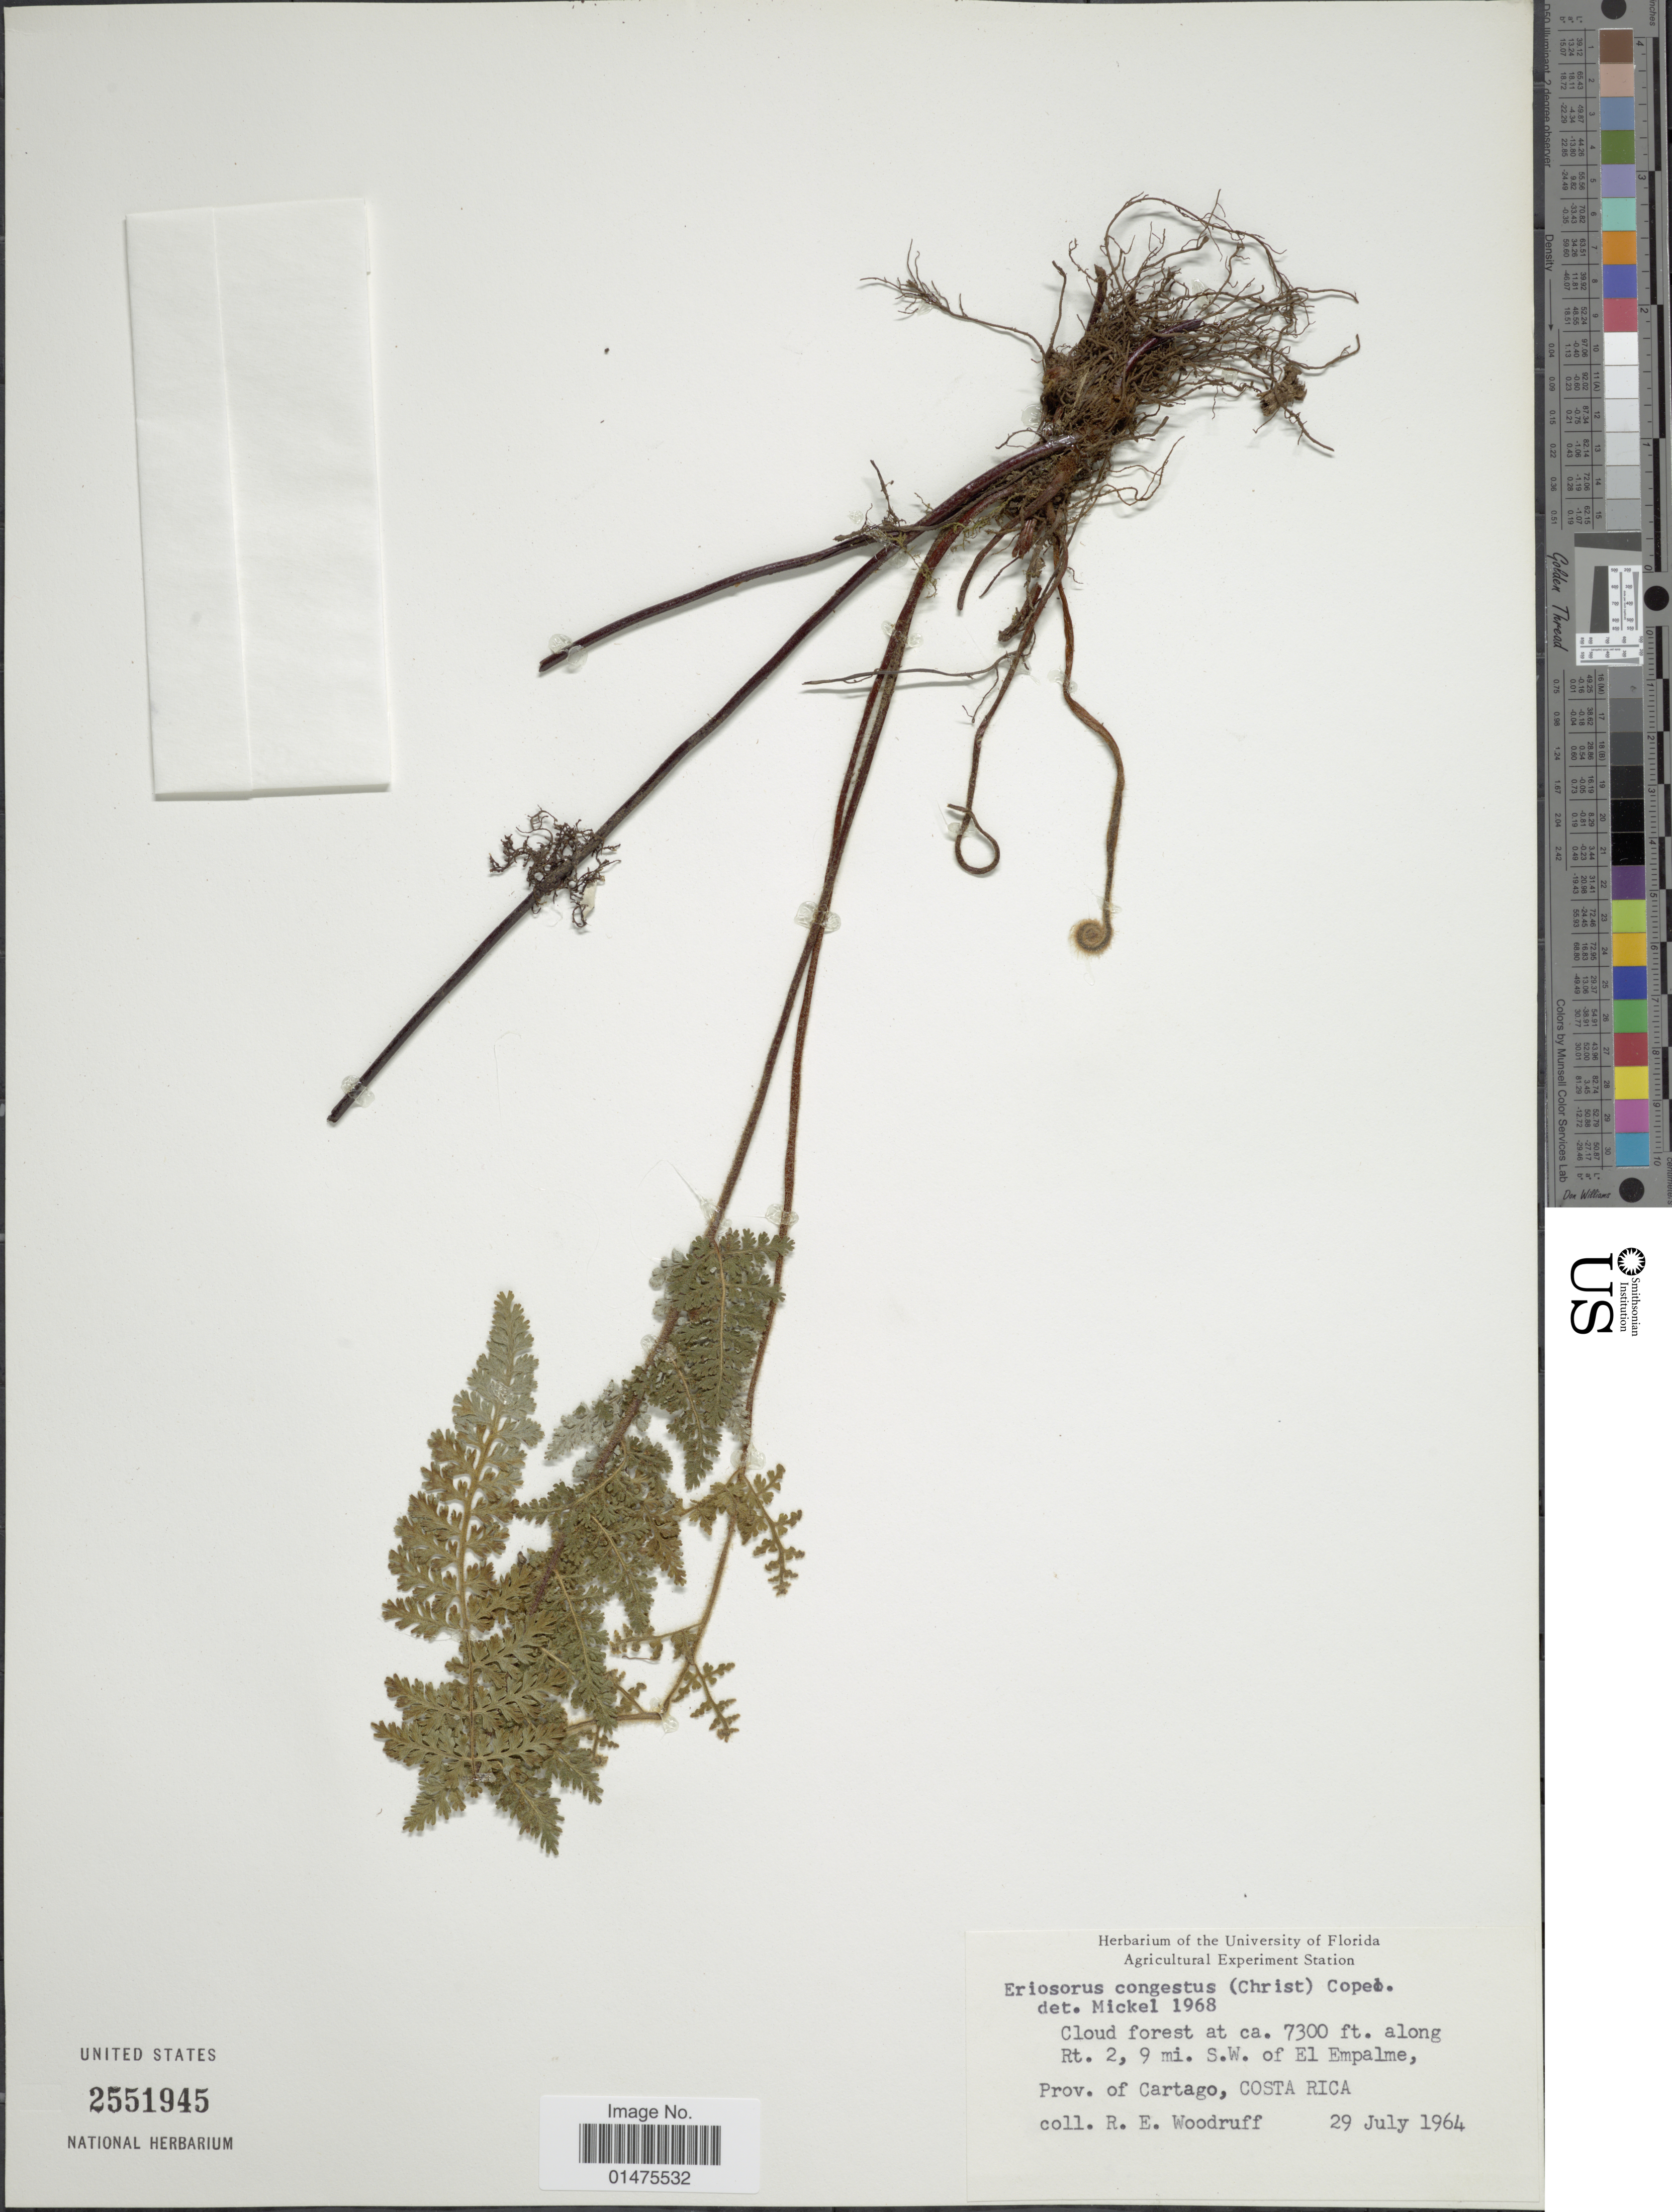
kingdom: Plantae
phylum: Tracheophyta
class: Polypodiopsida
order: Polypodiales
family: Pteridaceae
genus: Jamesonia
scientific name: Jamesonia congesta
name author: (Christ) Christenh.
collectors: R. Woodruff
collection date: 1964-07-29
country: Costa Rica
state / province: Cartago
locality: Along Rt. 2, 9 mi. S.W. of Empalme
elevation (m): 2225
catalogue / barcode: US 2551945